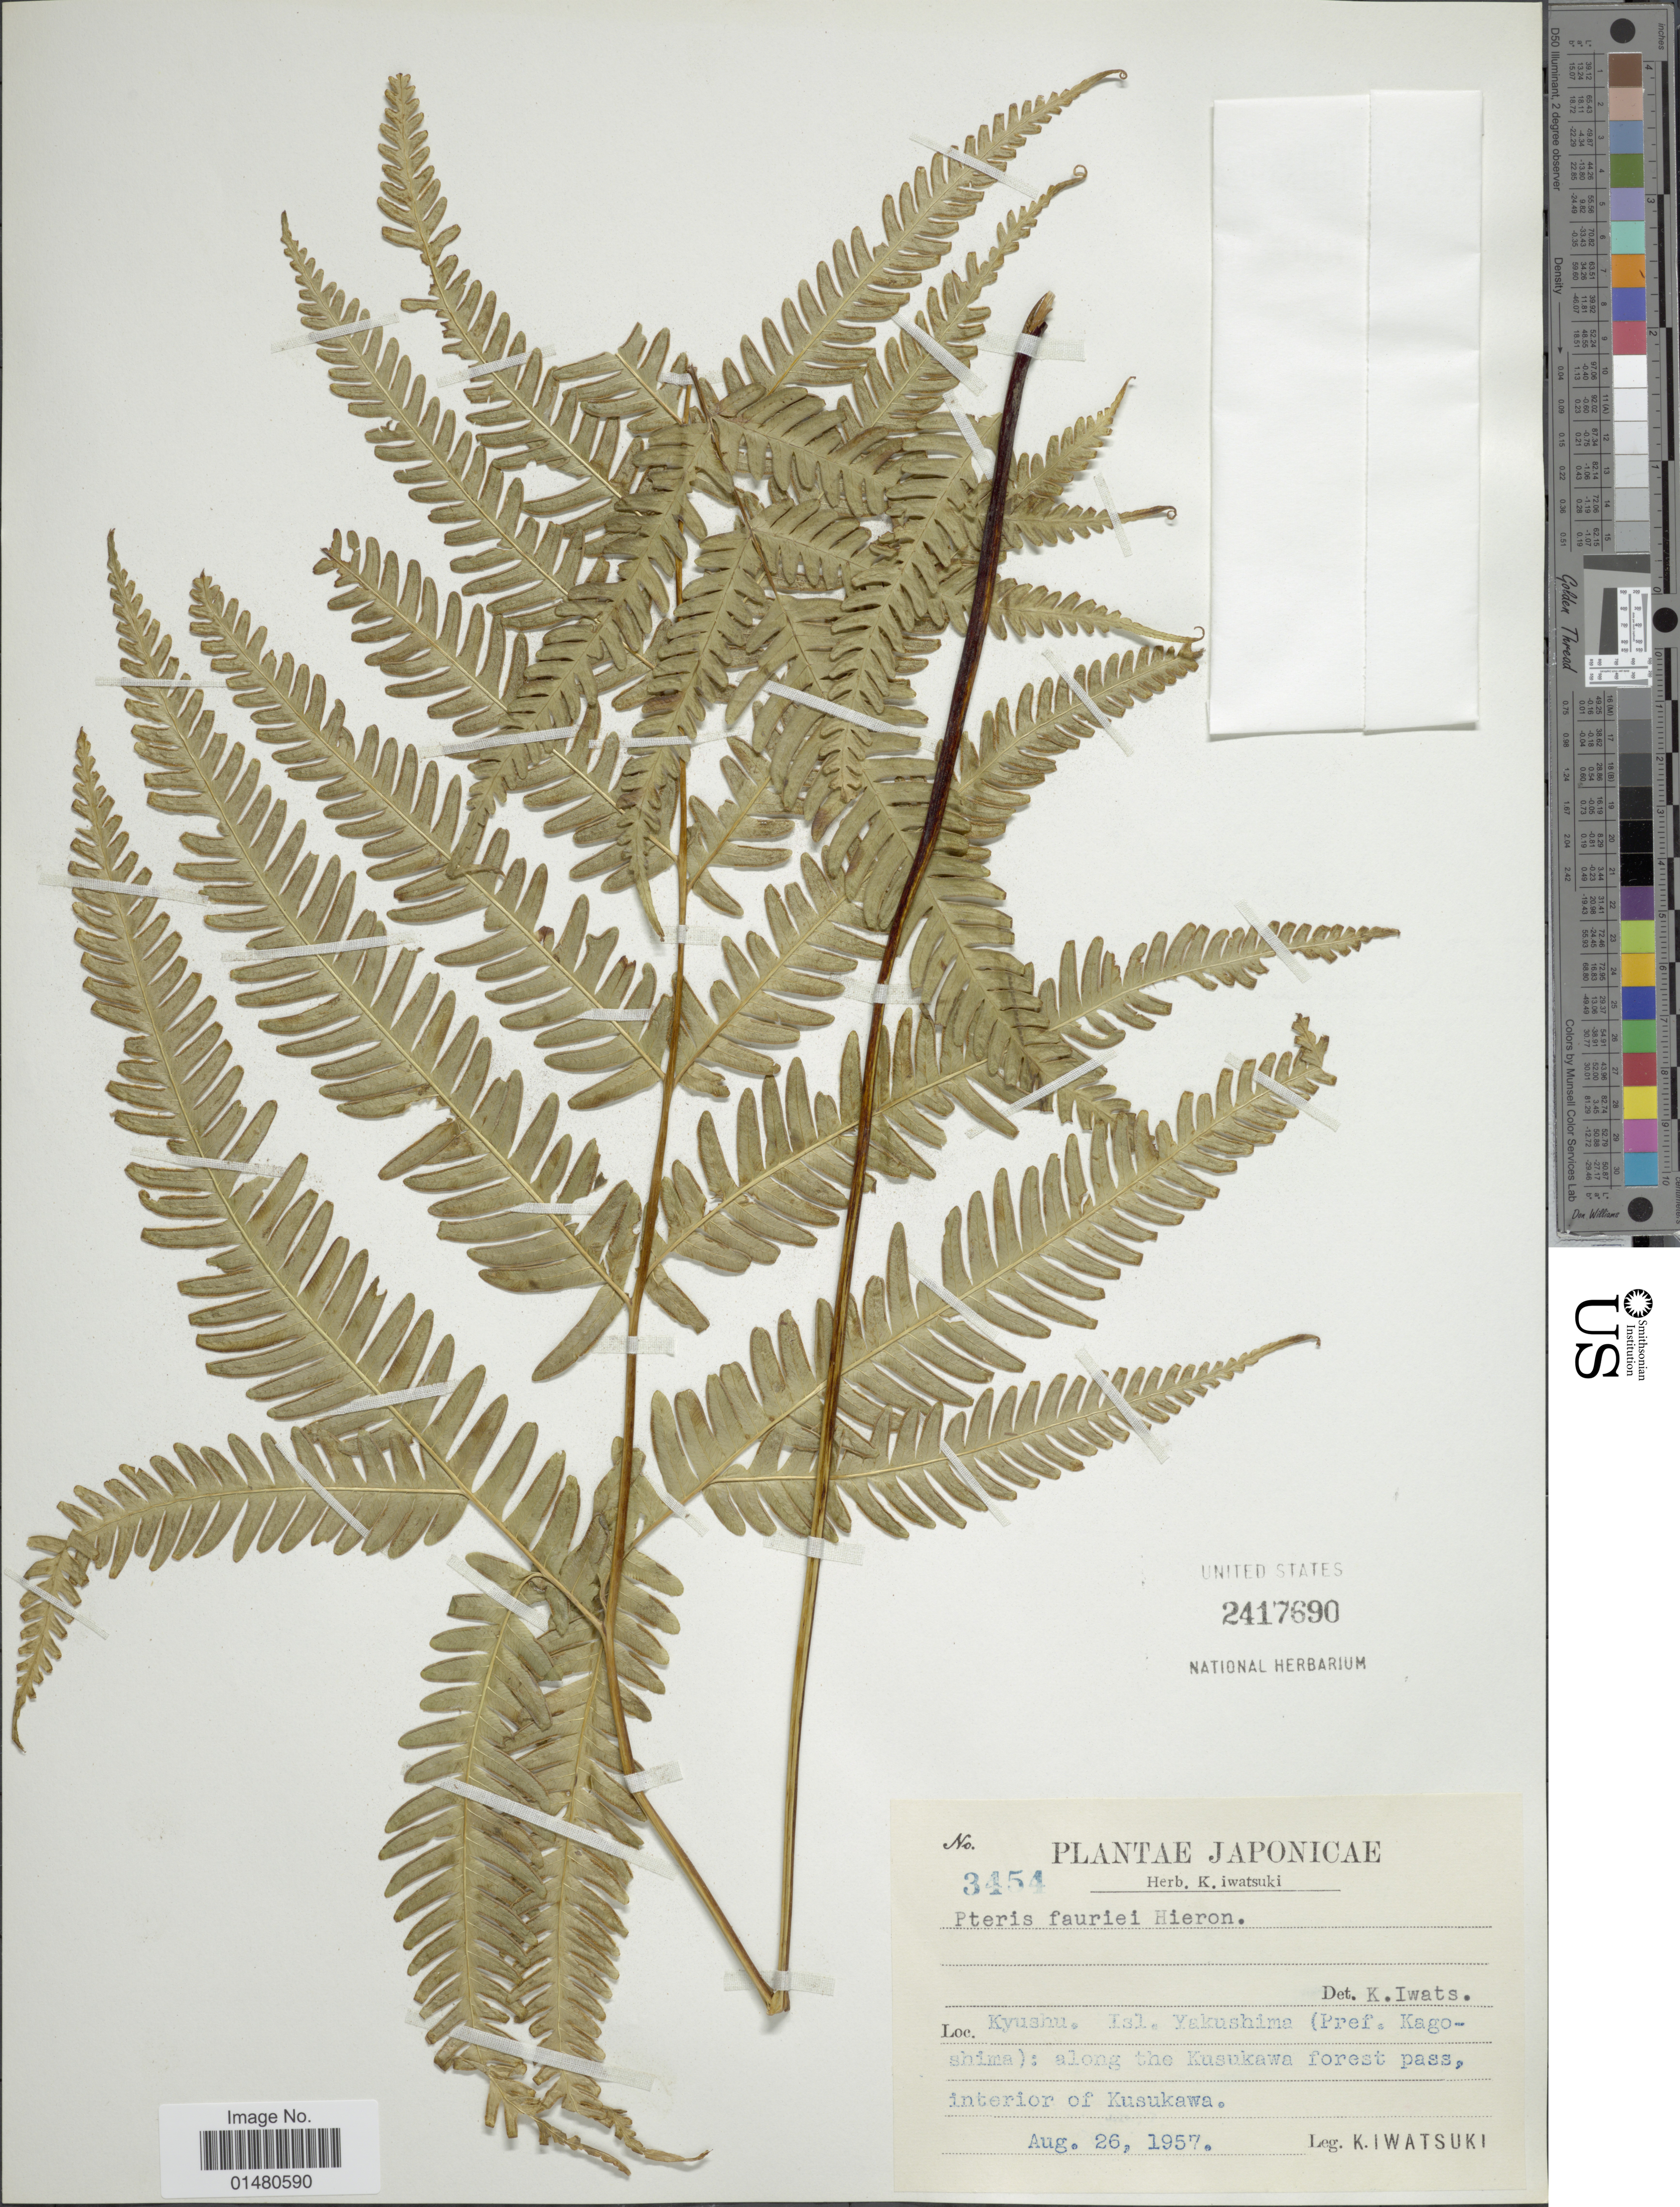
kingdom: Plantae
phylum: Tracheophyta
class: Polypodiopsida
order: Polypodiales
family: Pteridaceae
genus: Pteris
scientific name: Pteris fauriei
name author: Hieron.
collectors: K. Iwatsuki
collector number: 3454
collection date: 1957-08-26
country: Japan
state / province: Kagosima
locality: Kyushu. Isl Yakushima (Pref. Kagoshima): along the Kusukawa forest pass, interior of Kusukawa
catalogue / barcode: US 2417690